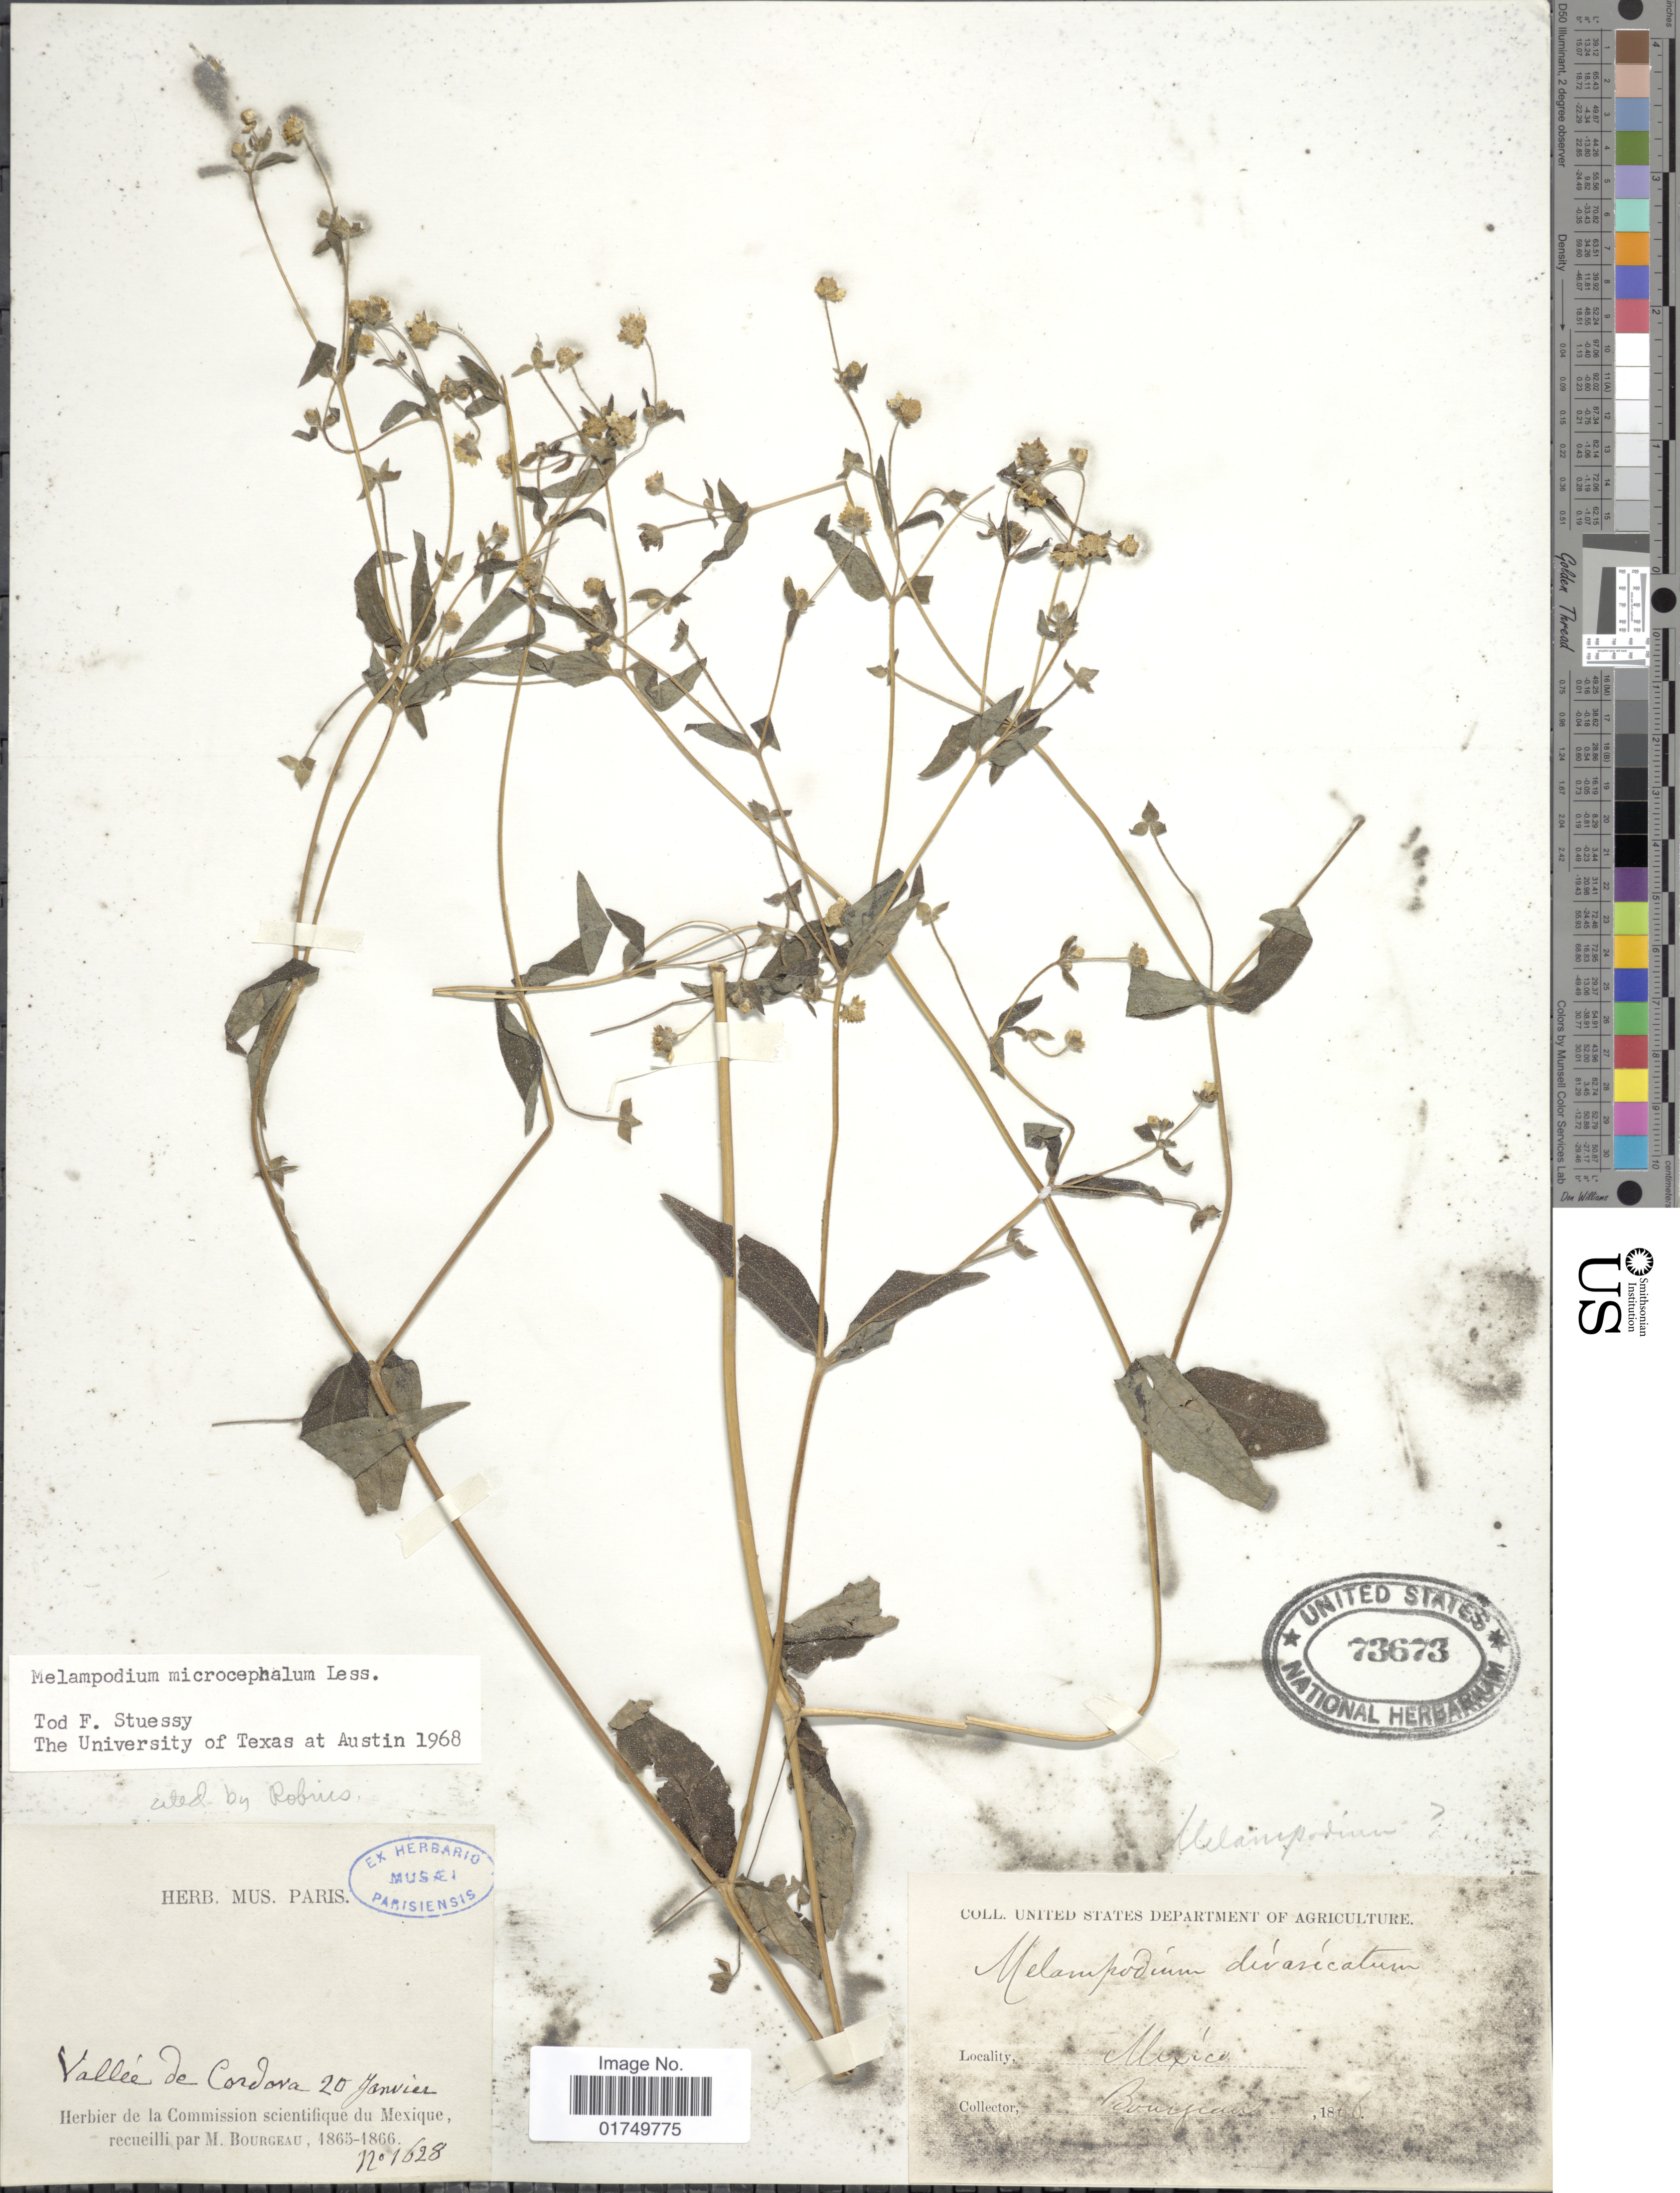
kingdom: Plantae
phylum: Tracheophyta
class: Magnoliopsida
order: Asterales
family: Asteraceae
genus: Melampodium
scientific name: Melampodium microcephalum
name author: Less.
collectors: M. Bourgeau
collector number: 1628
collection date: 1865-01-20/1866-01-20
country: Mexico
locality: Vallée de Cordova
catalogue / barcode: US 73673